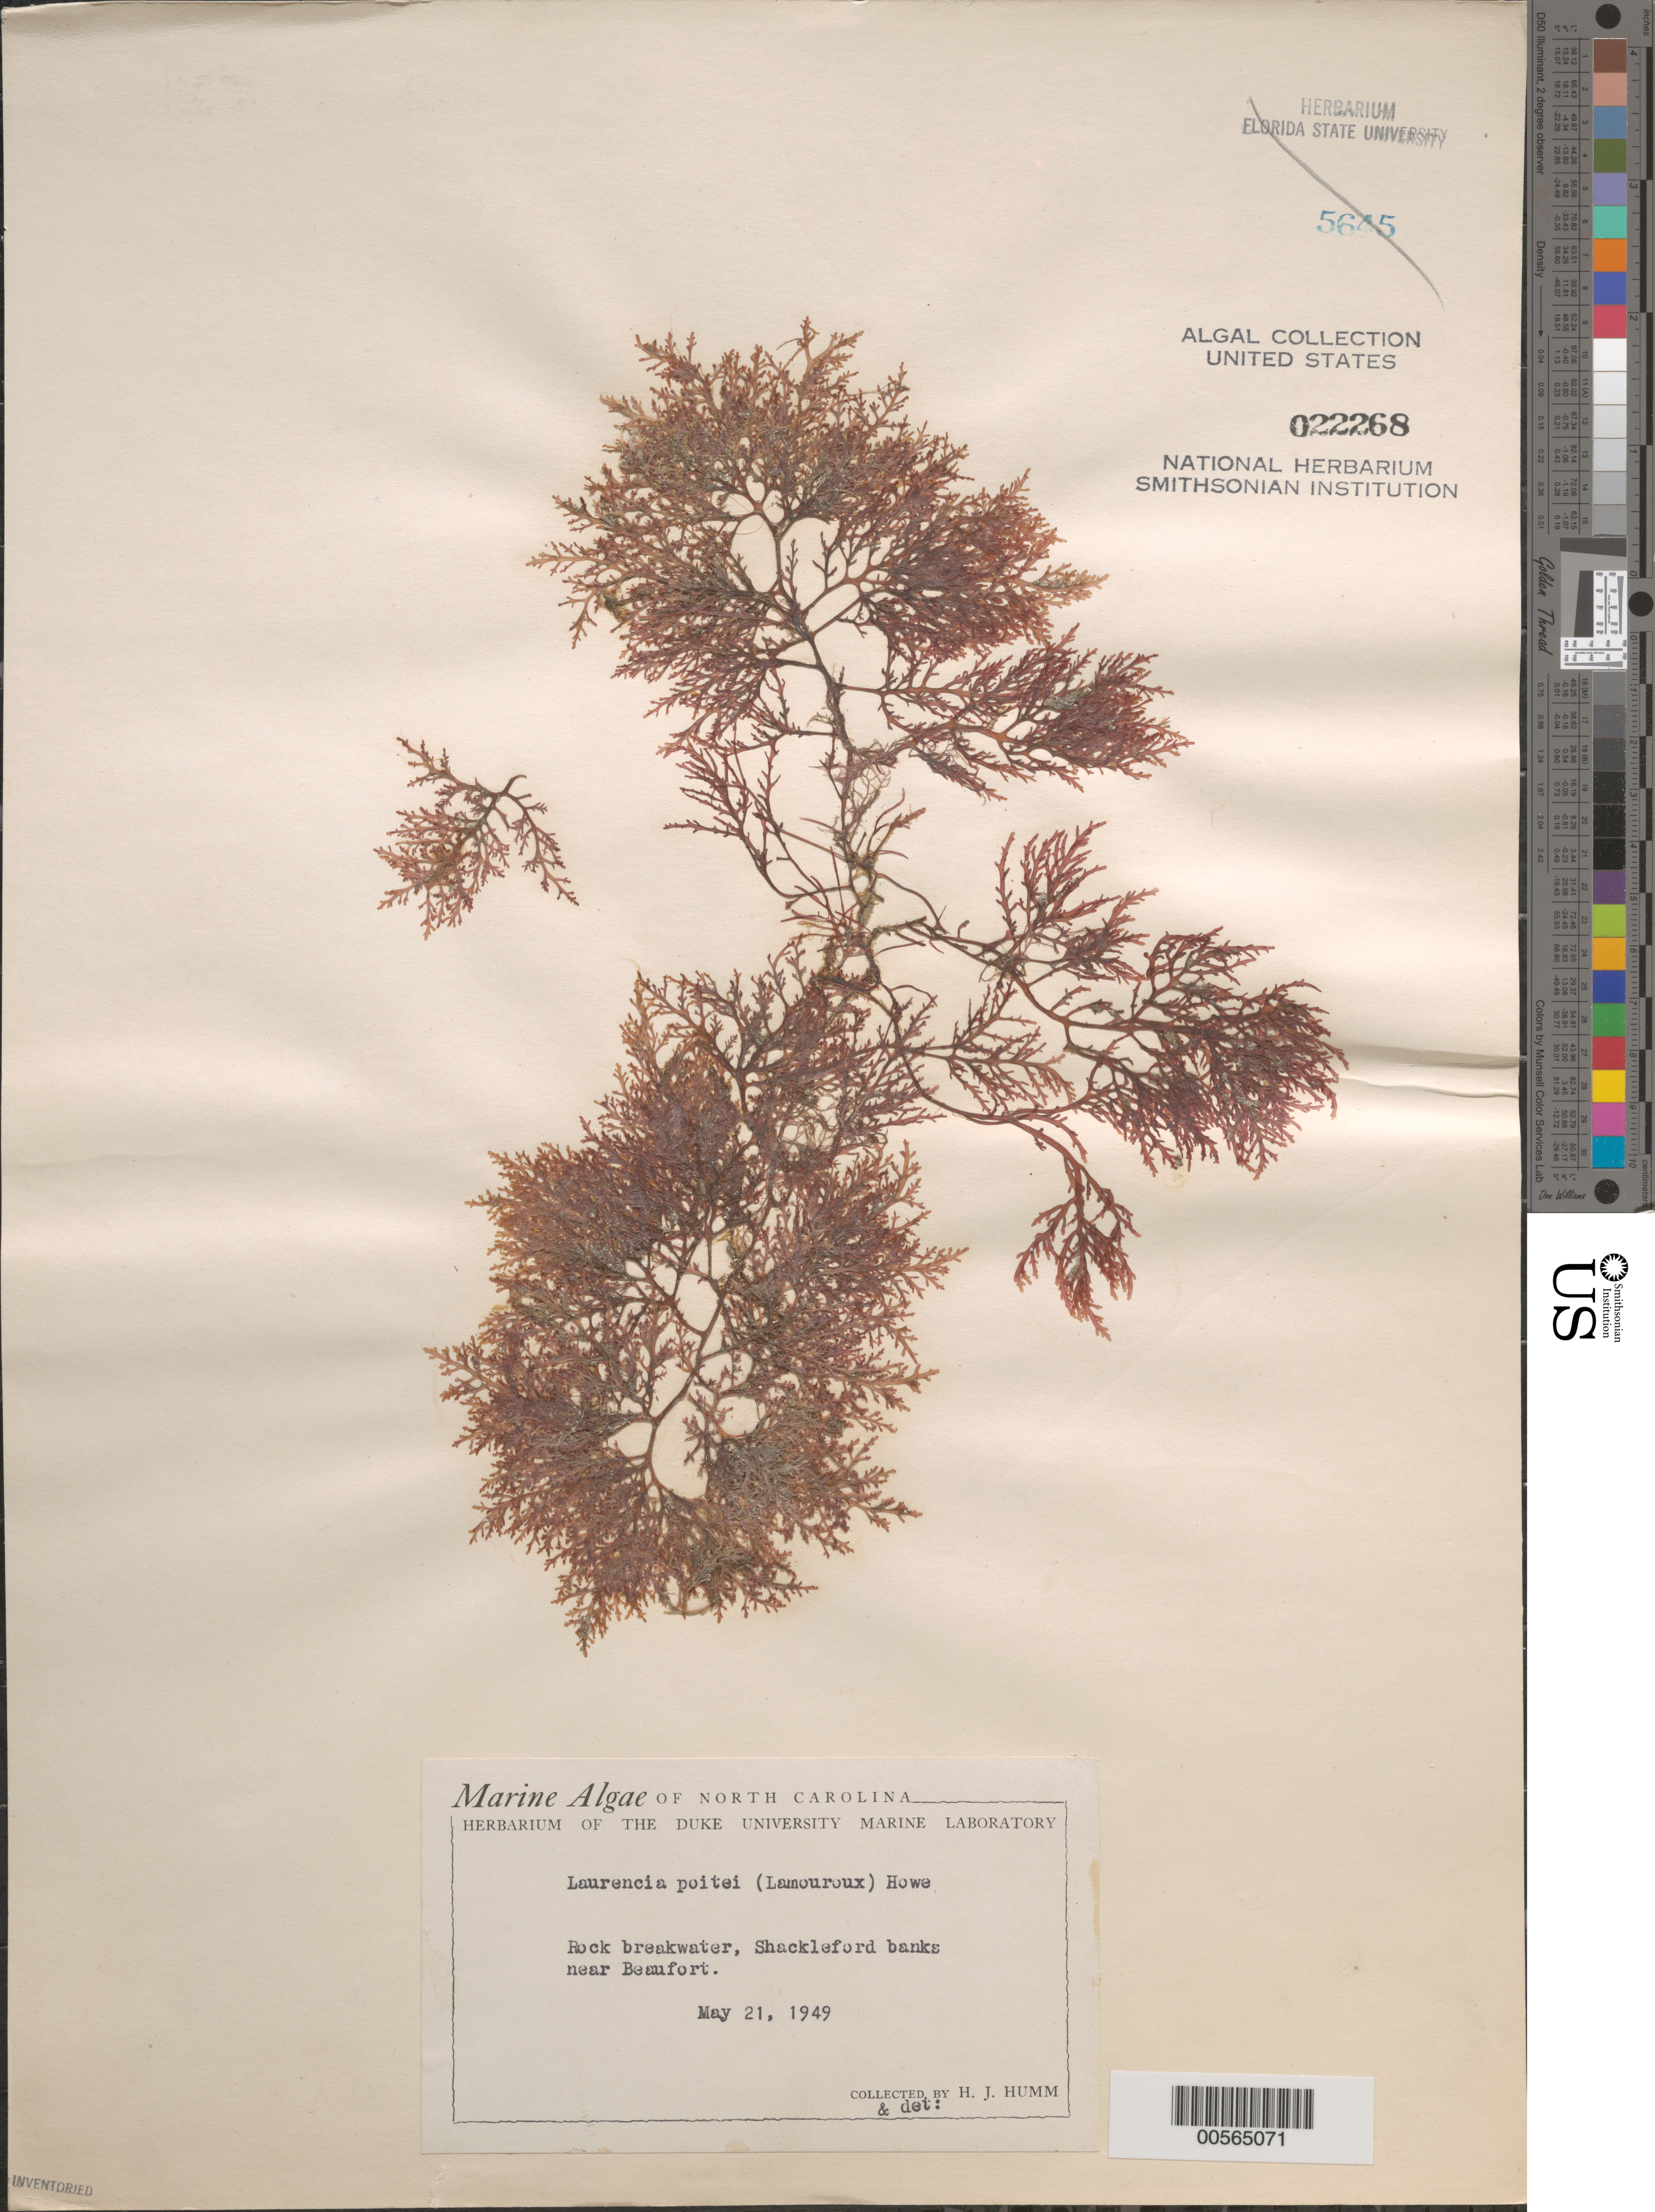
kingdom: Plantae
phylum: Rhodophyta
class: Florideophyceae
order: Ceramiales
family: Rhodomelaceae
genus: Yuzurua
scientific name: Yuzurua poiteaui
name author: (J.V.Lamouroux) Martin-Lescanne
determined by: Brooks, B. L., (BOT), Smithsonian Institution - National Museum of Natural History (UNITED STATES)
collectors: H. J. Humm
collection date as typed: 21 May 1949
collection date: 1949-05-21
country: United States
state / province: North Carolina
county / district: Carteret County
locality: Shackleford Banks, near Beaufort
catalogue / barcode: US 22268